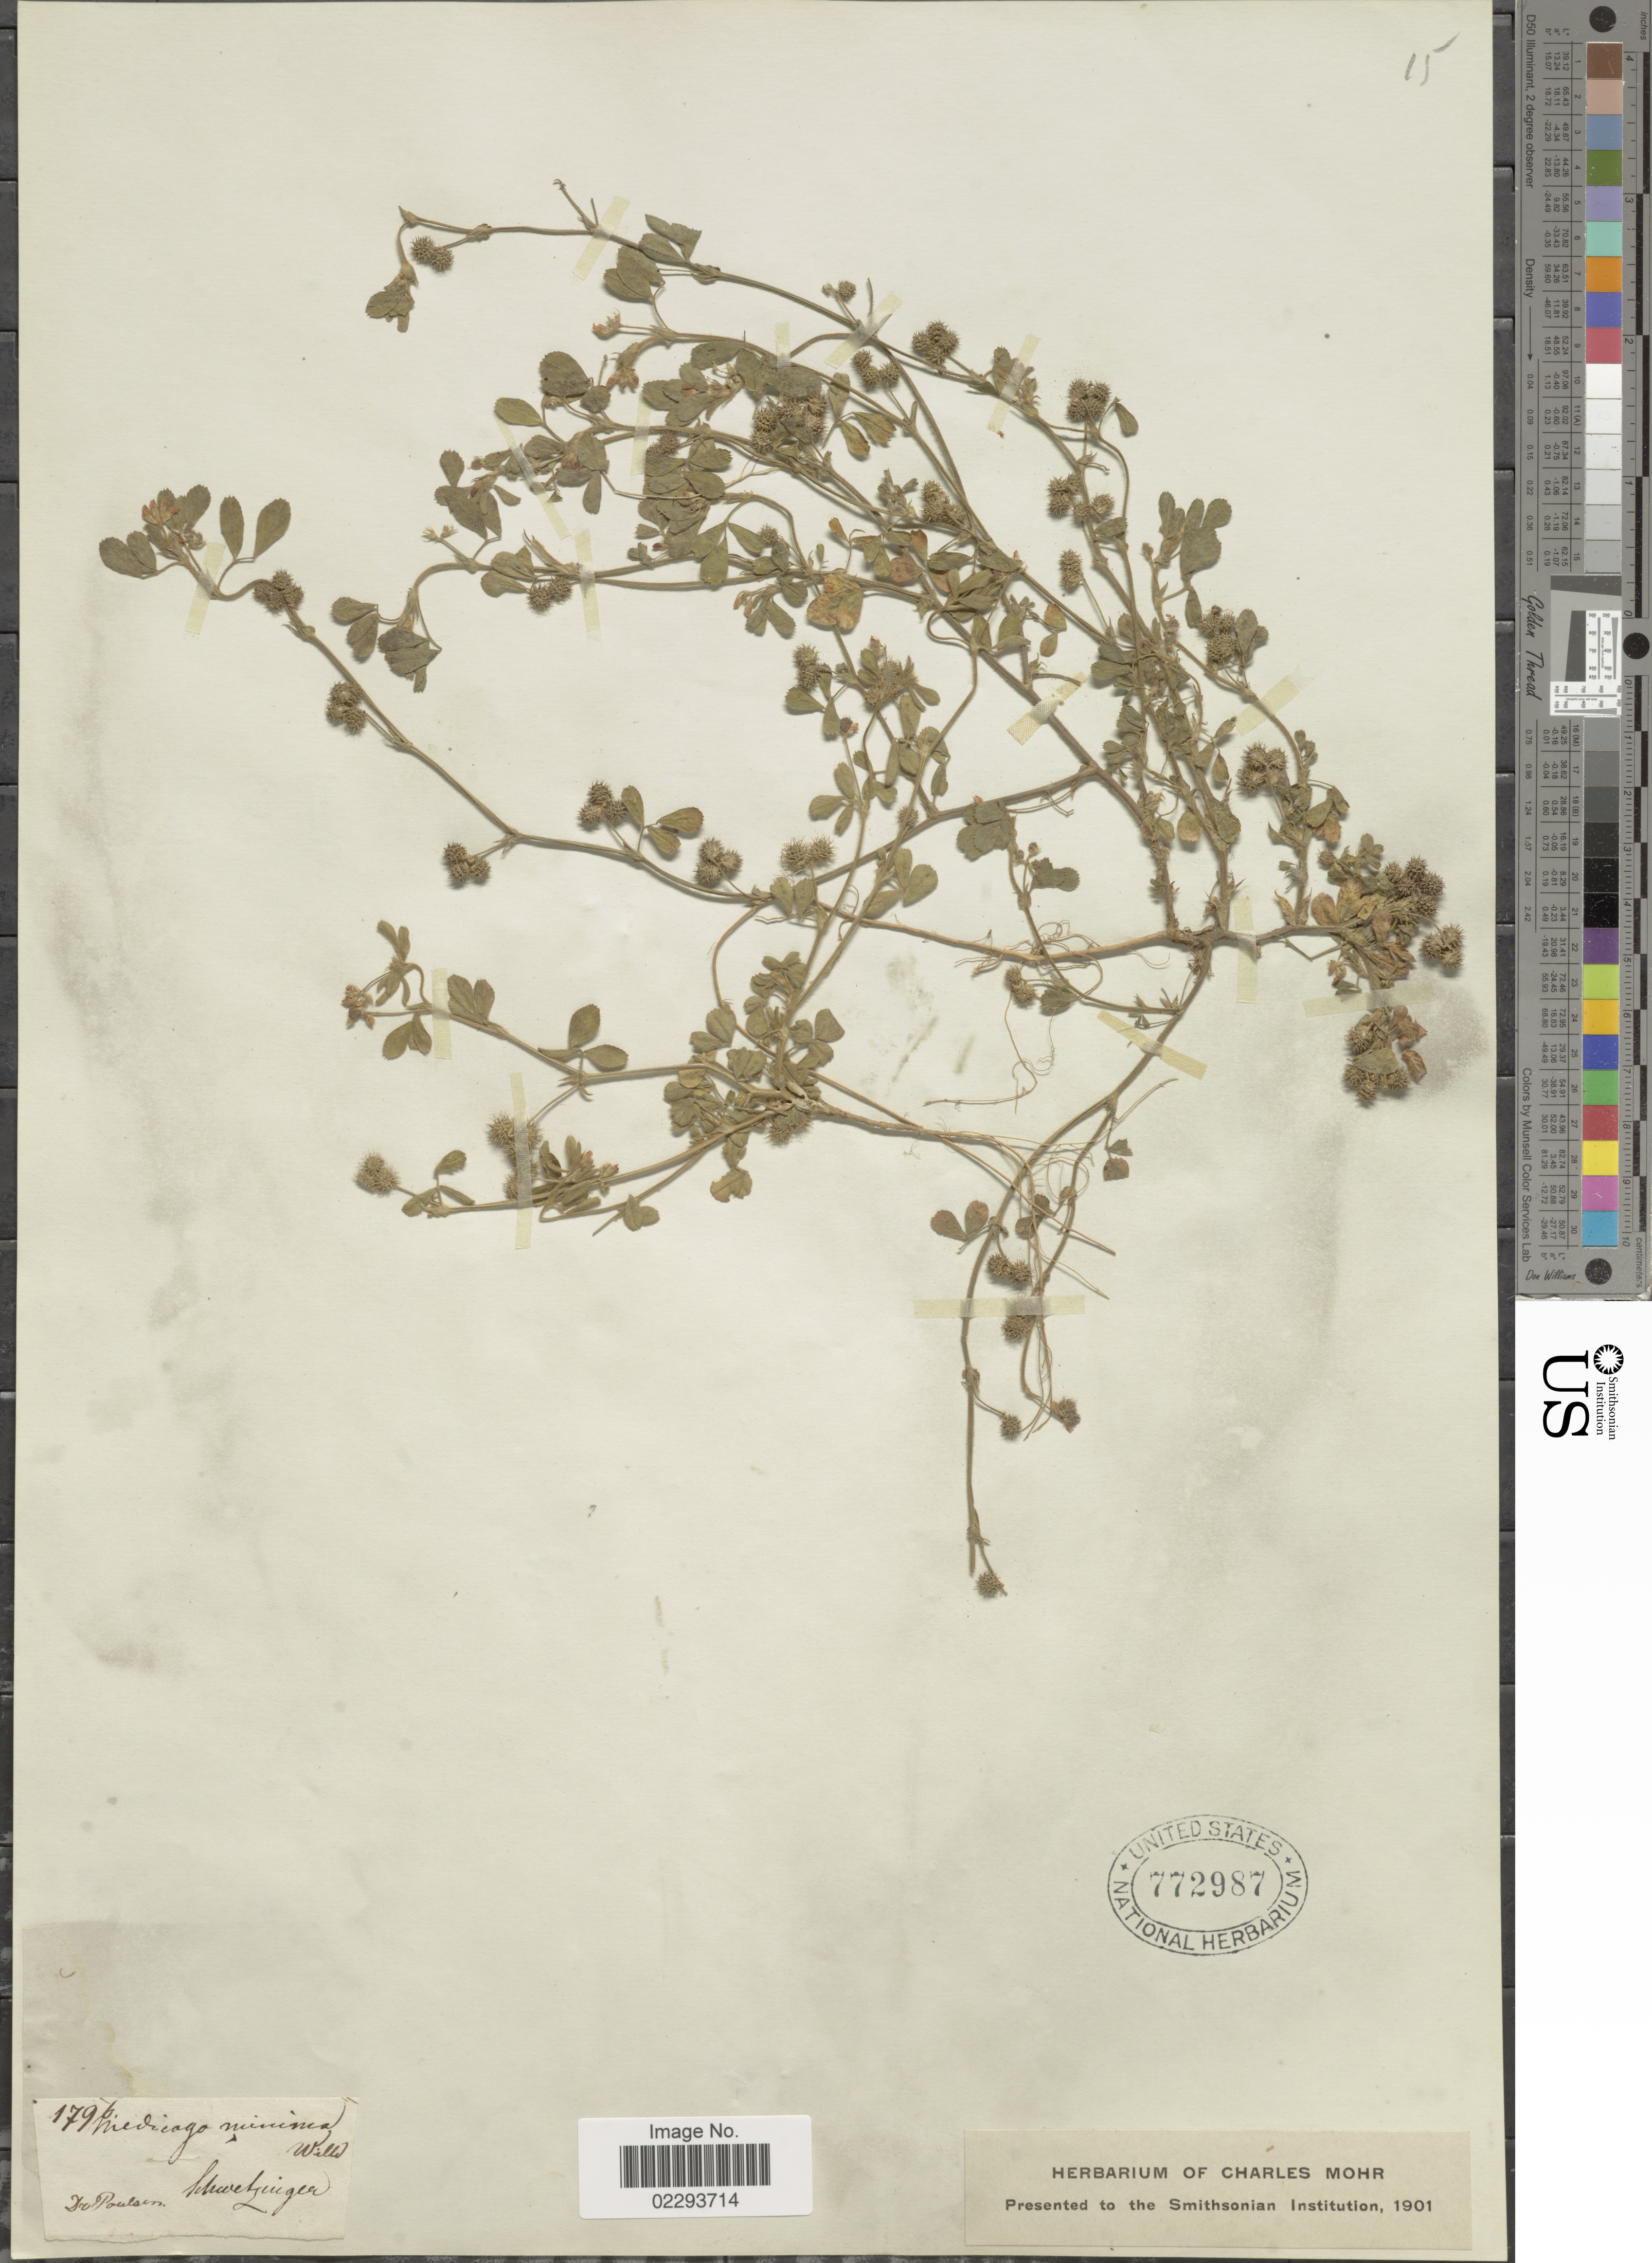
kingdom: Plantae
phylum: Tracheophyta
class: Magnoliopsida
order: Fabales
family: Fabaceae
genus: Medicago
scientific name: Medicago minima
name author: Lam.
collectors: -- Poulsen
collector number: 1796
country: Germany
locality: Schwetzinger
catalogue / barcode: US 772987